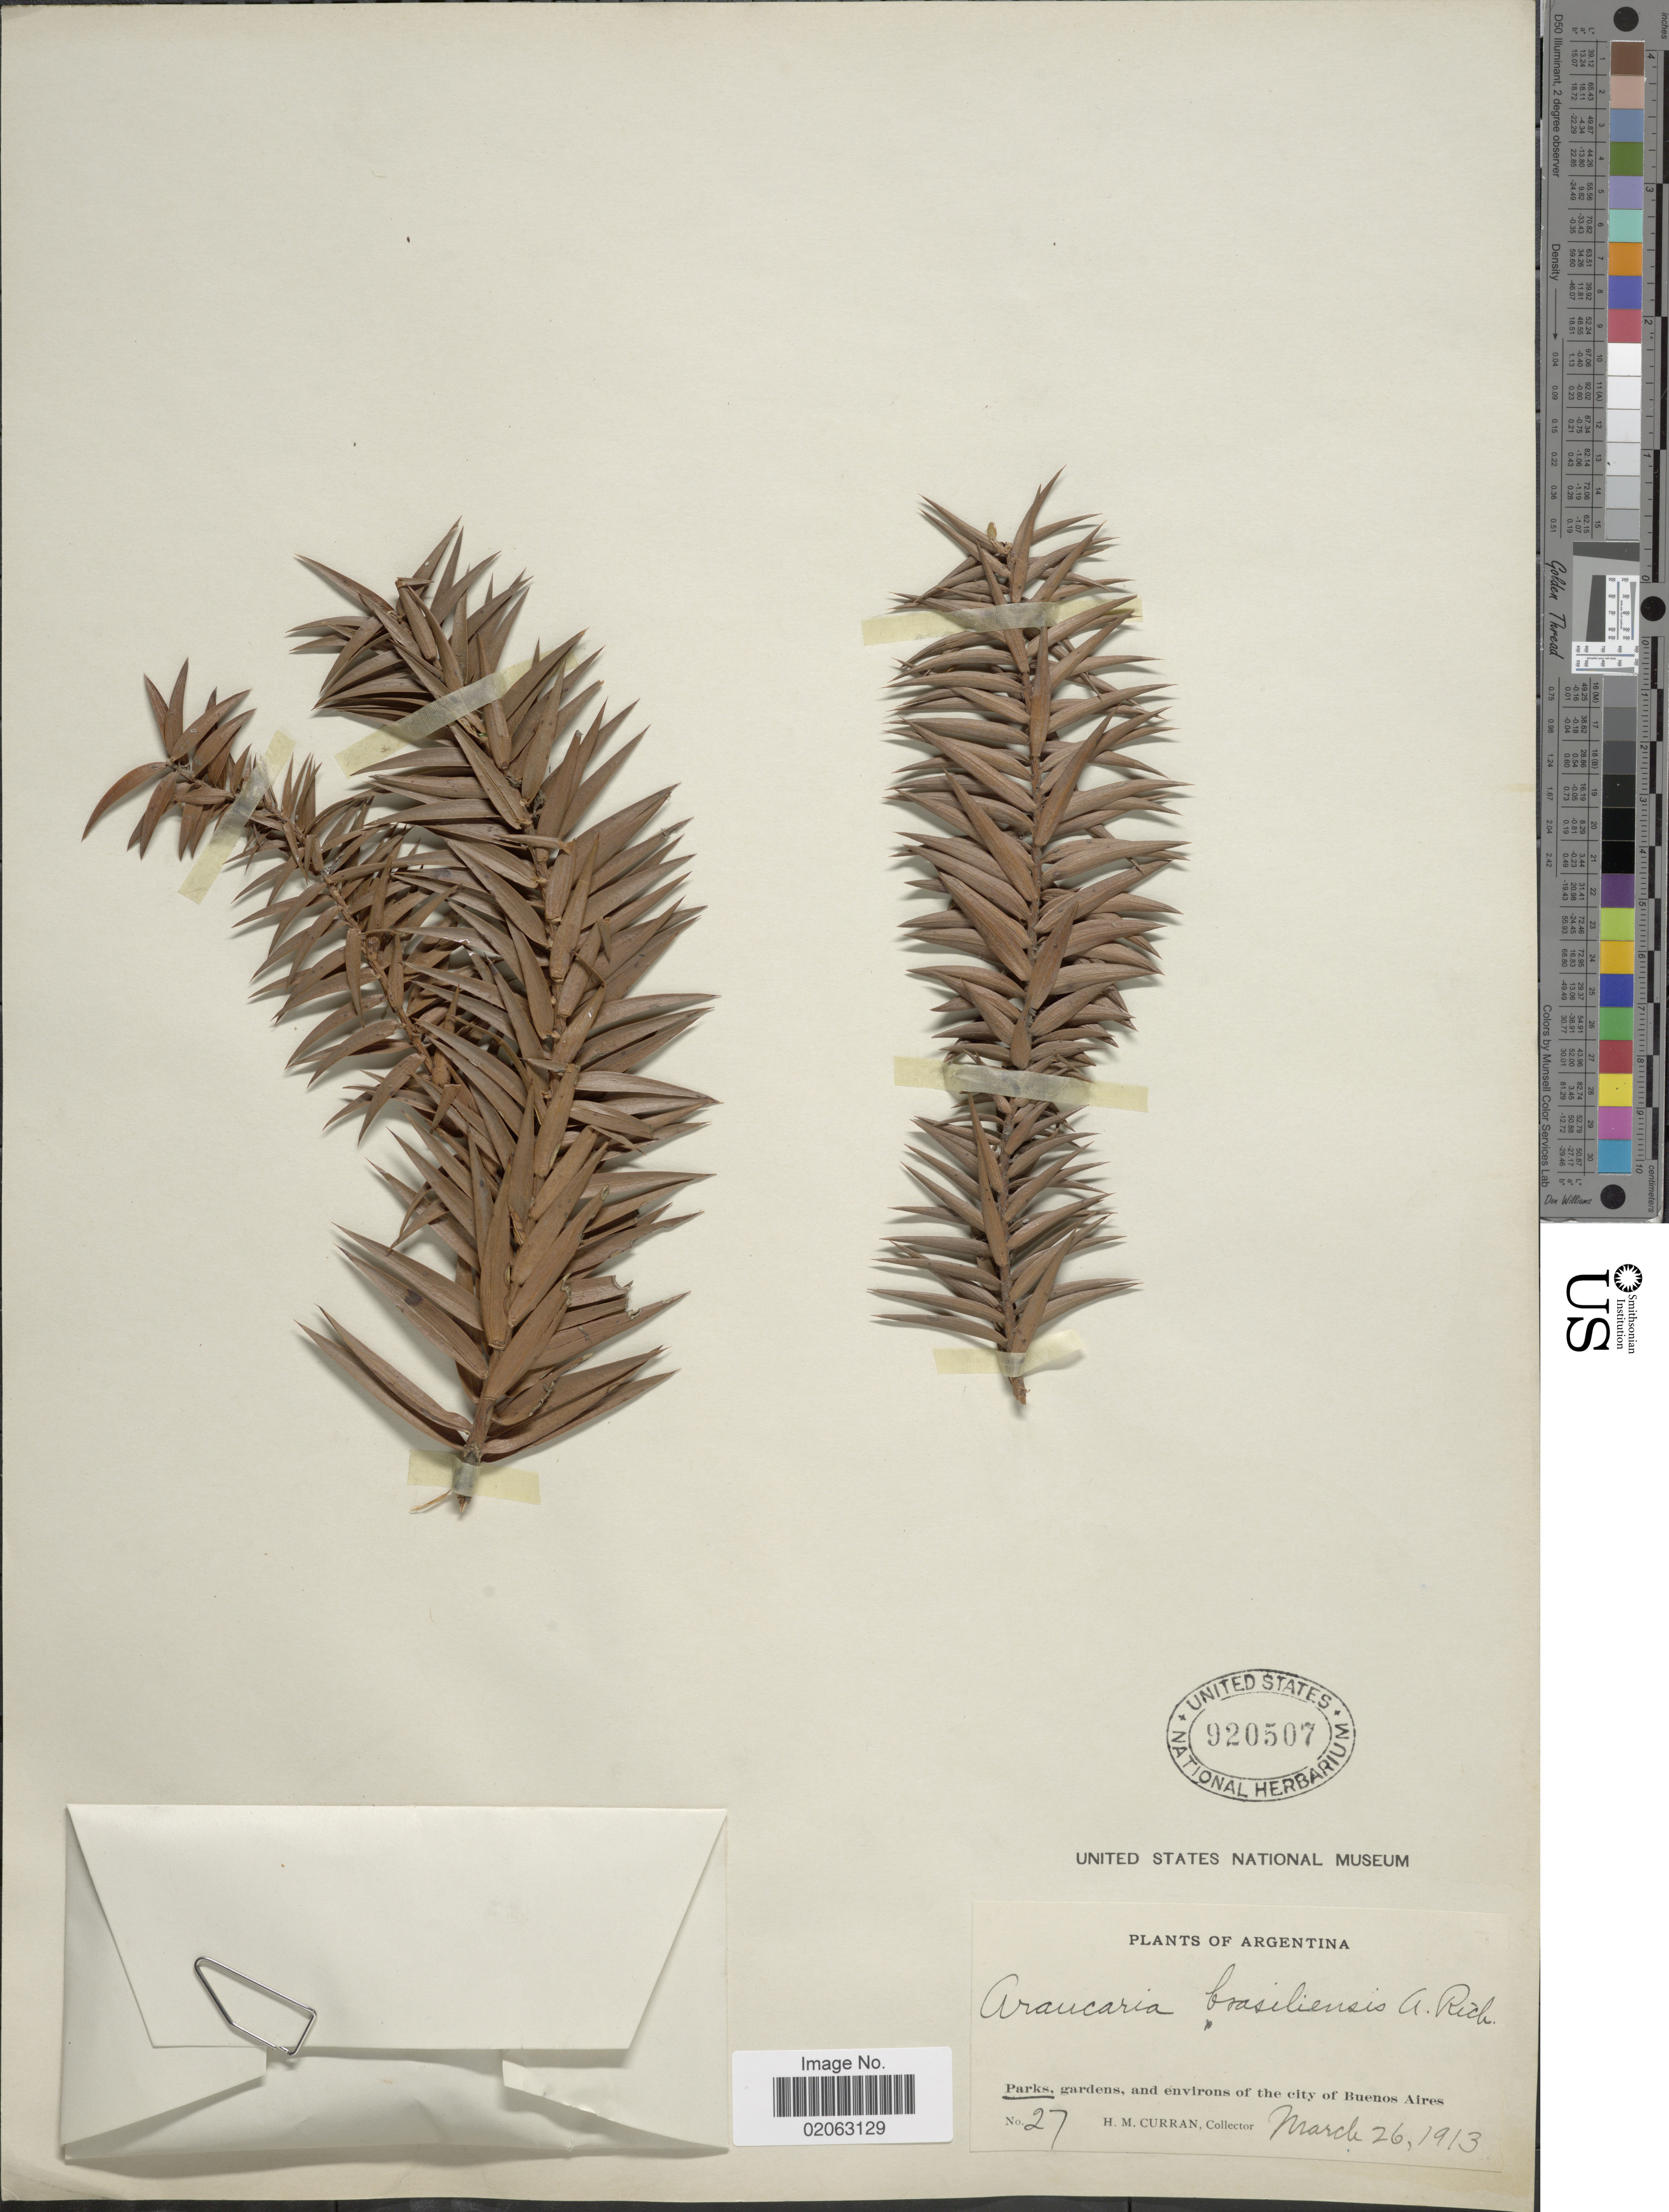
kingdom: Plantae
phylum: Tracheophyta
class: Pinopsida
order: Pinales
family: Araucariaceae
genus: Araucaria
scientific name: Araucaria angustifolia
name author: (Bertol.) Kuntze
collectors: H. M. Curran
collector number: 27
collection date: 1913-03-26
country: Argentina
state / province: Buenos Aires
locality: Parks, gardens, and environs of the city of Buenos Aires.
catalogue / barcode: US 920507